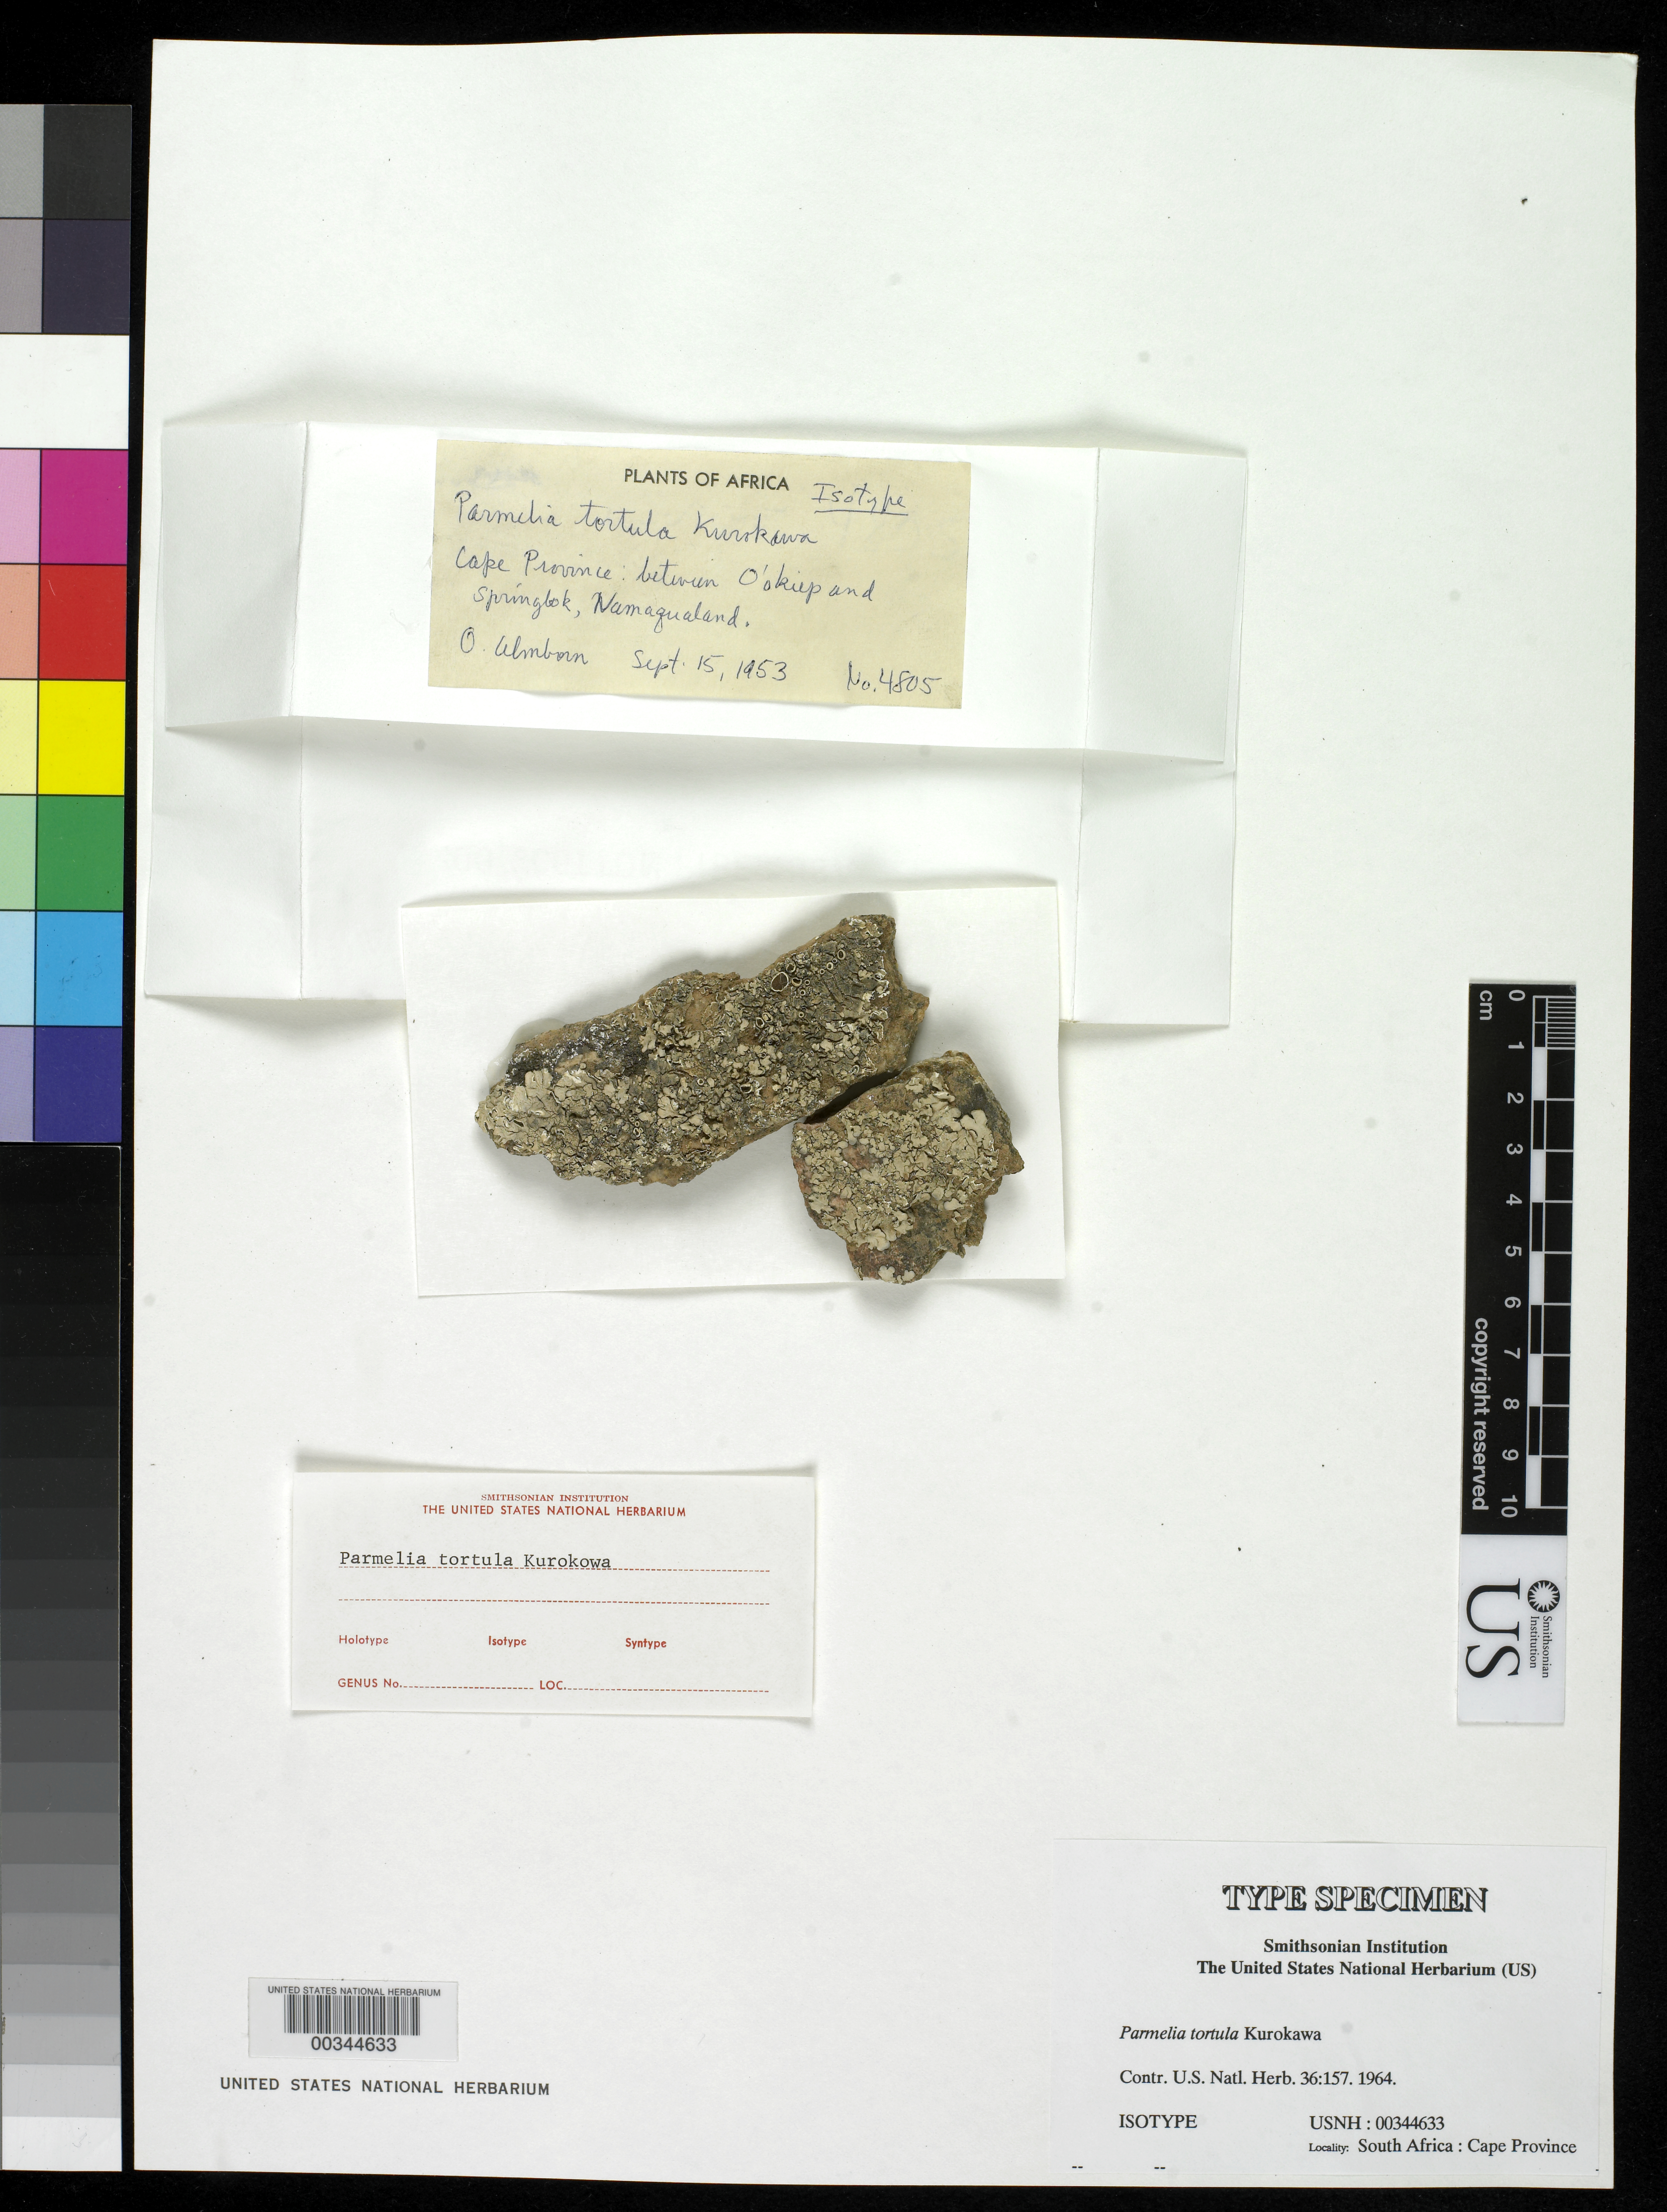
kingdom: Fungi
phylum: Ascomycota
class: Lecanoromycetes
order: Lecanorales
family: Parmeliaceae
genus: Parmelia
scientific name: Parmelia tortula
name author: Kurok.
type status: Isotype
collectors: O. Almborn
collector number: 4805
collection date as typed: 15 Sep 1953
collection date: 1953-09-15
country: South Africa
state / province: Northern Cape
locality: Between O'Okiep & Springbok, Namaqualand.